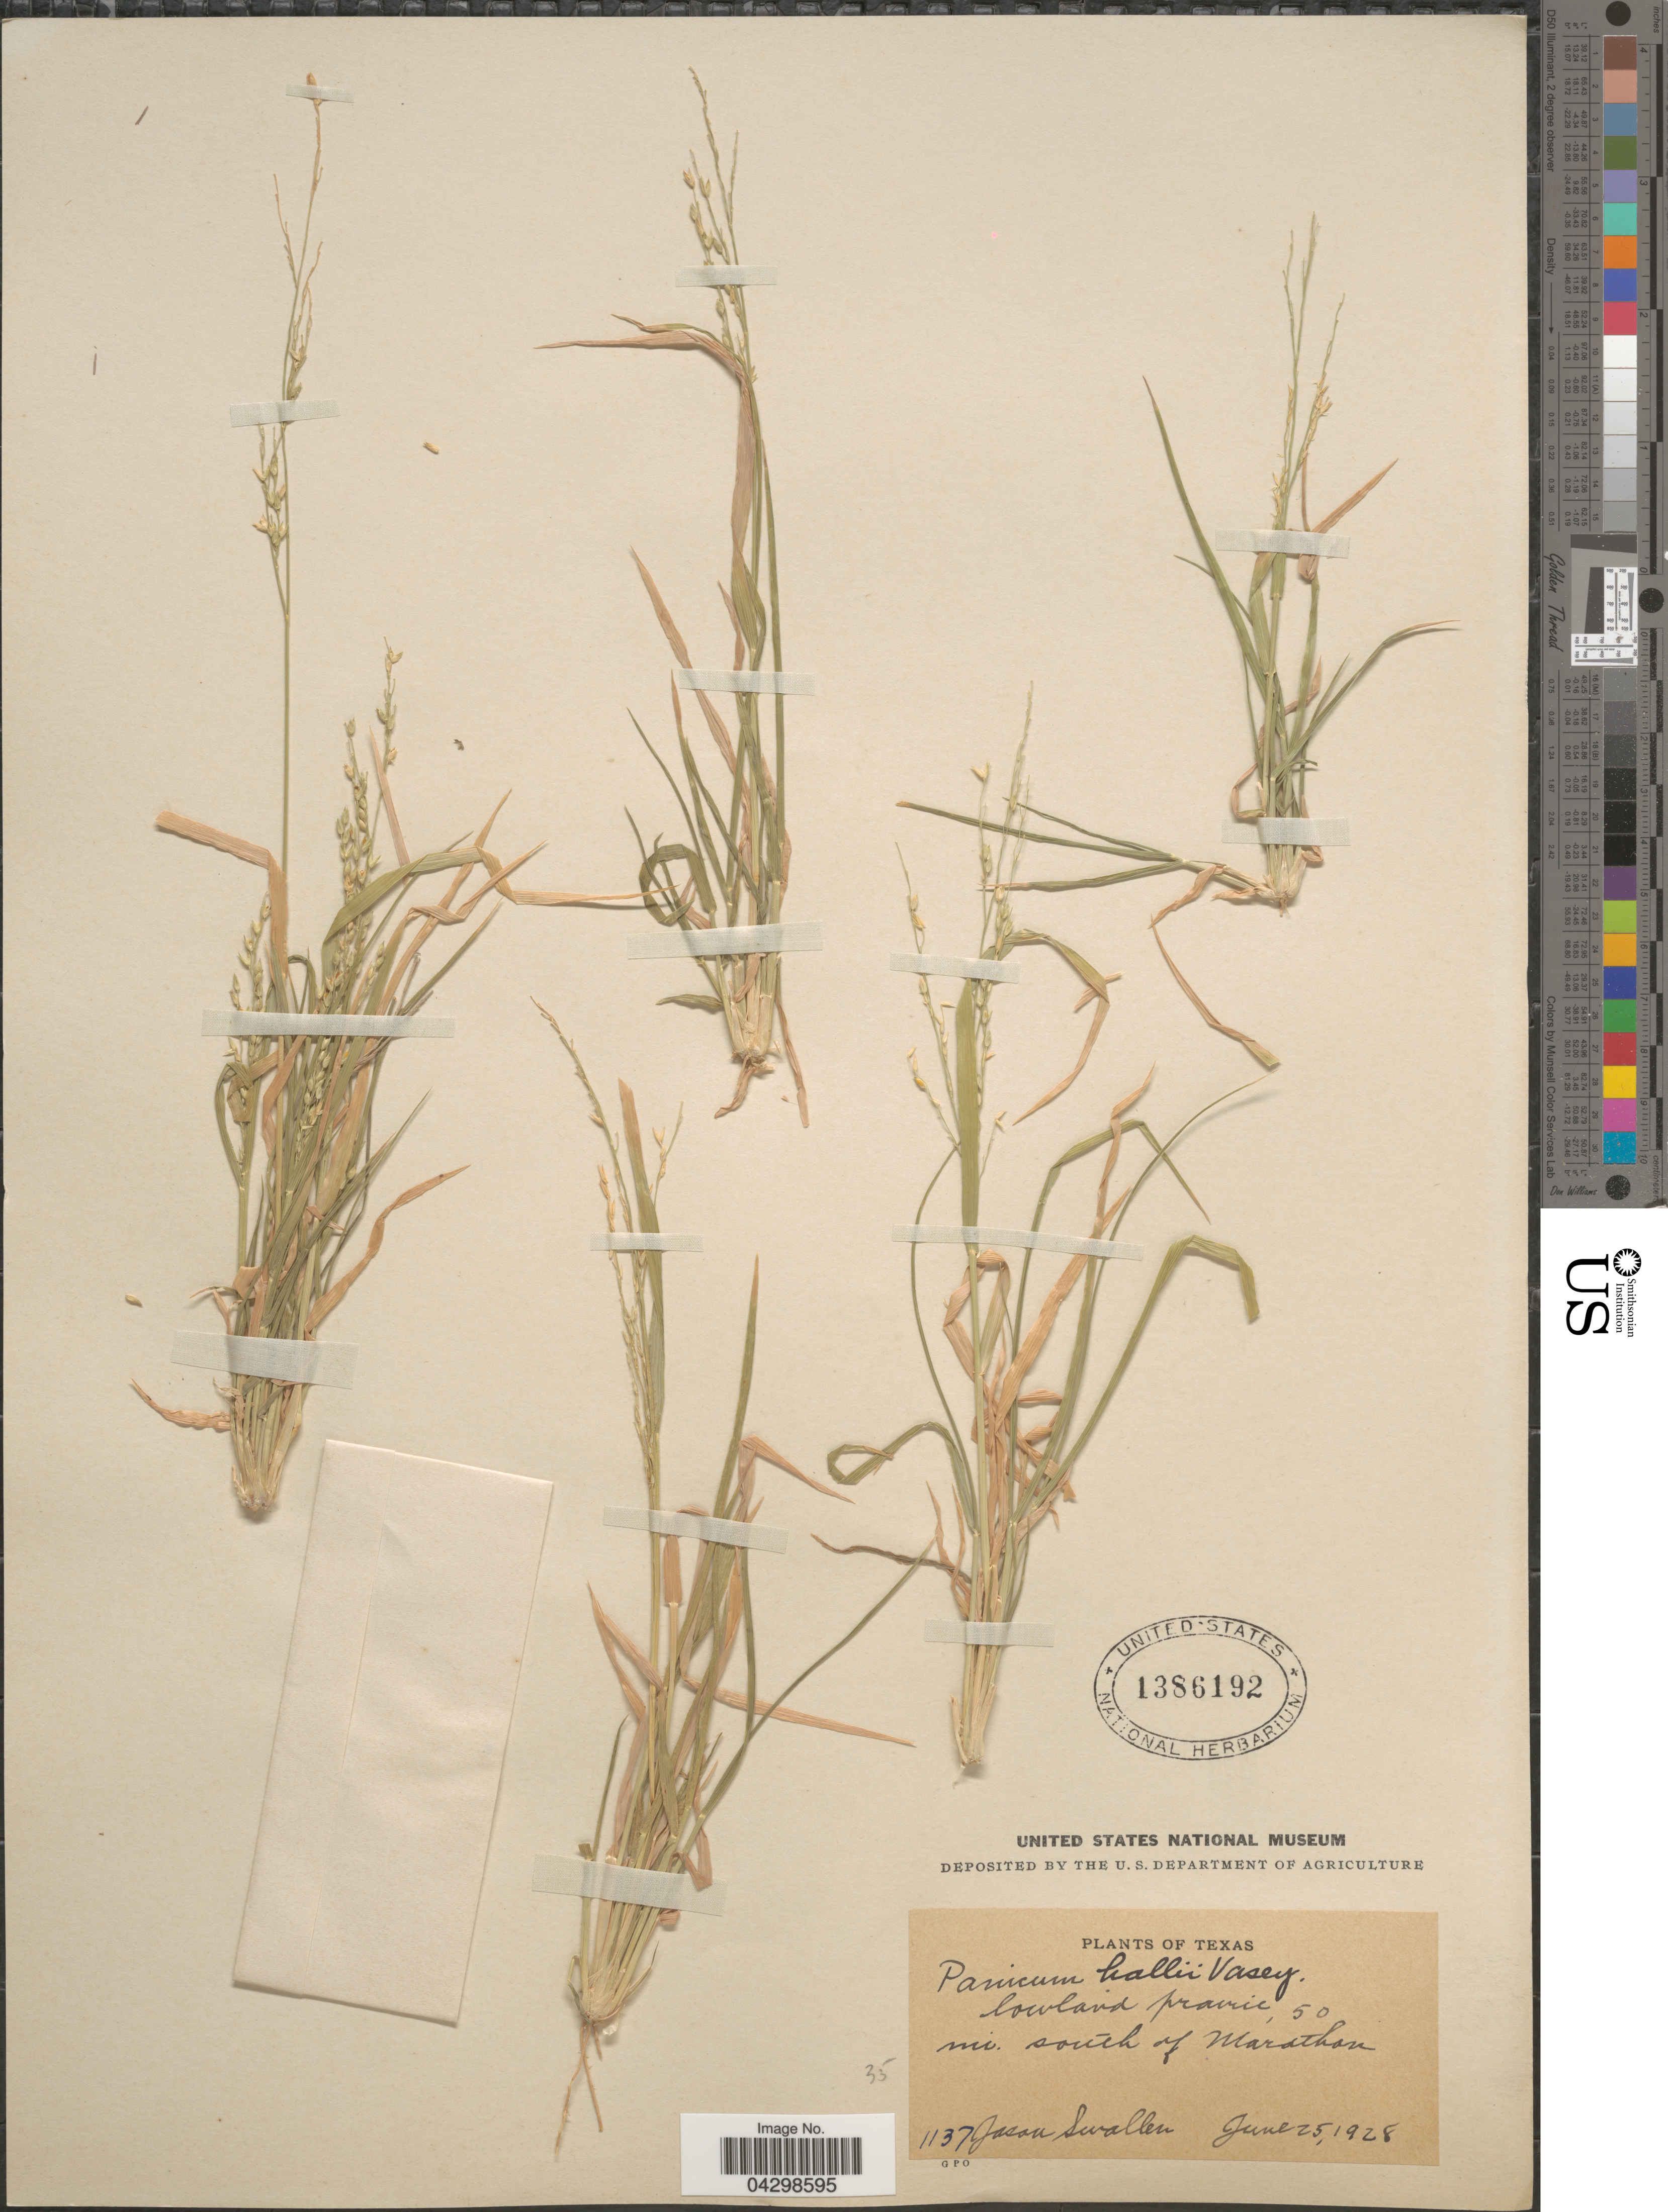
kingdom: Plantae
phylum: Tracheophyta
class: Liliopsida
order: Poales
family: Poaceae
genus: Panicum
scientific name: Panicum hallii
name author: Vasey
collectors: J. R. Swallen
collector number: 1137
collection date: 1928-06-25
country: United States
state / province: Texas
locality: Lowland prairie, 50 mi. south of Marathon.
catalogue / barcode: US 1386192